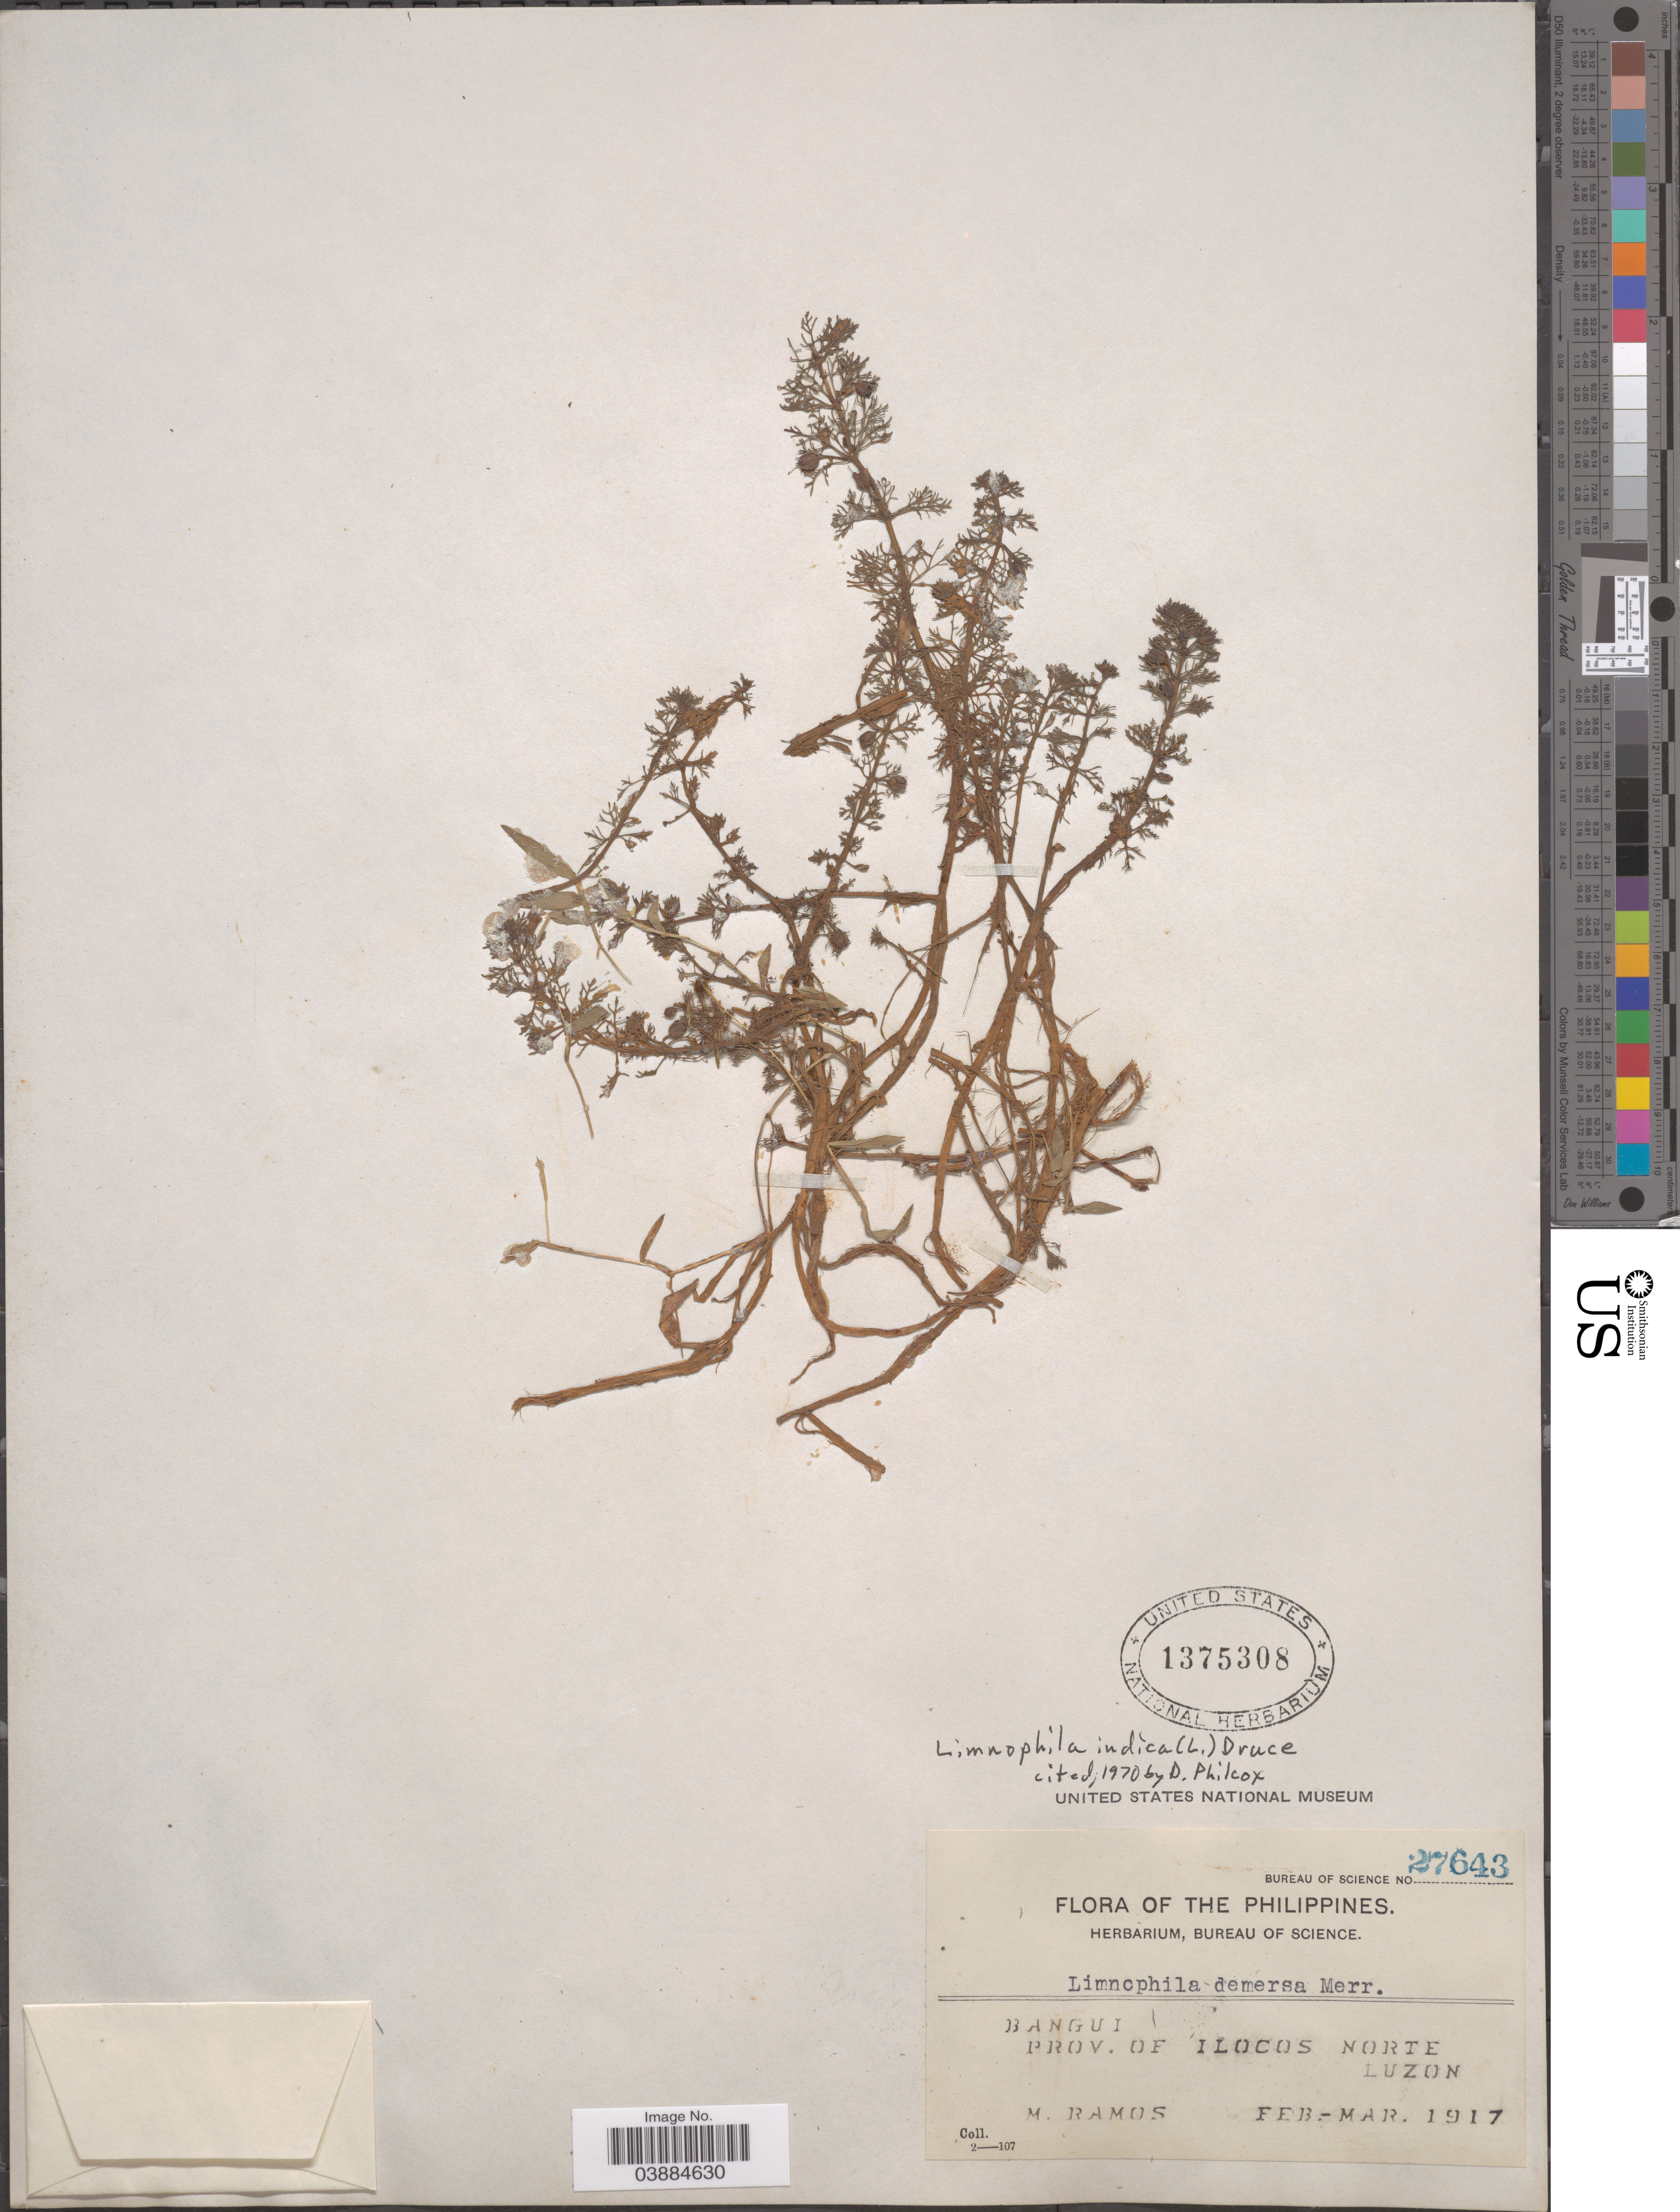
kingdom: Plantae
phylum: Tracheophyta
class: Magnoliopsida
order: Lamiales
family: Plantaginaceae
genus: Limnophila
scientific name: Limnophila indica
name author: (L.) Druce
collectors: M. Ramos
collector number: Bureau of Science 27643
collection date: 1917-02/1917-03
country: Philippines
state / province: Ilocos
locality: Bangui. Prov. of Ilocos Norte. Luzon.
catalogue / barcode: US 1375308